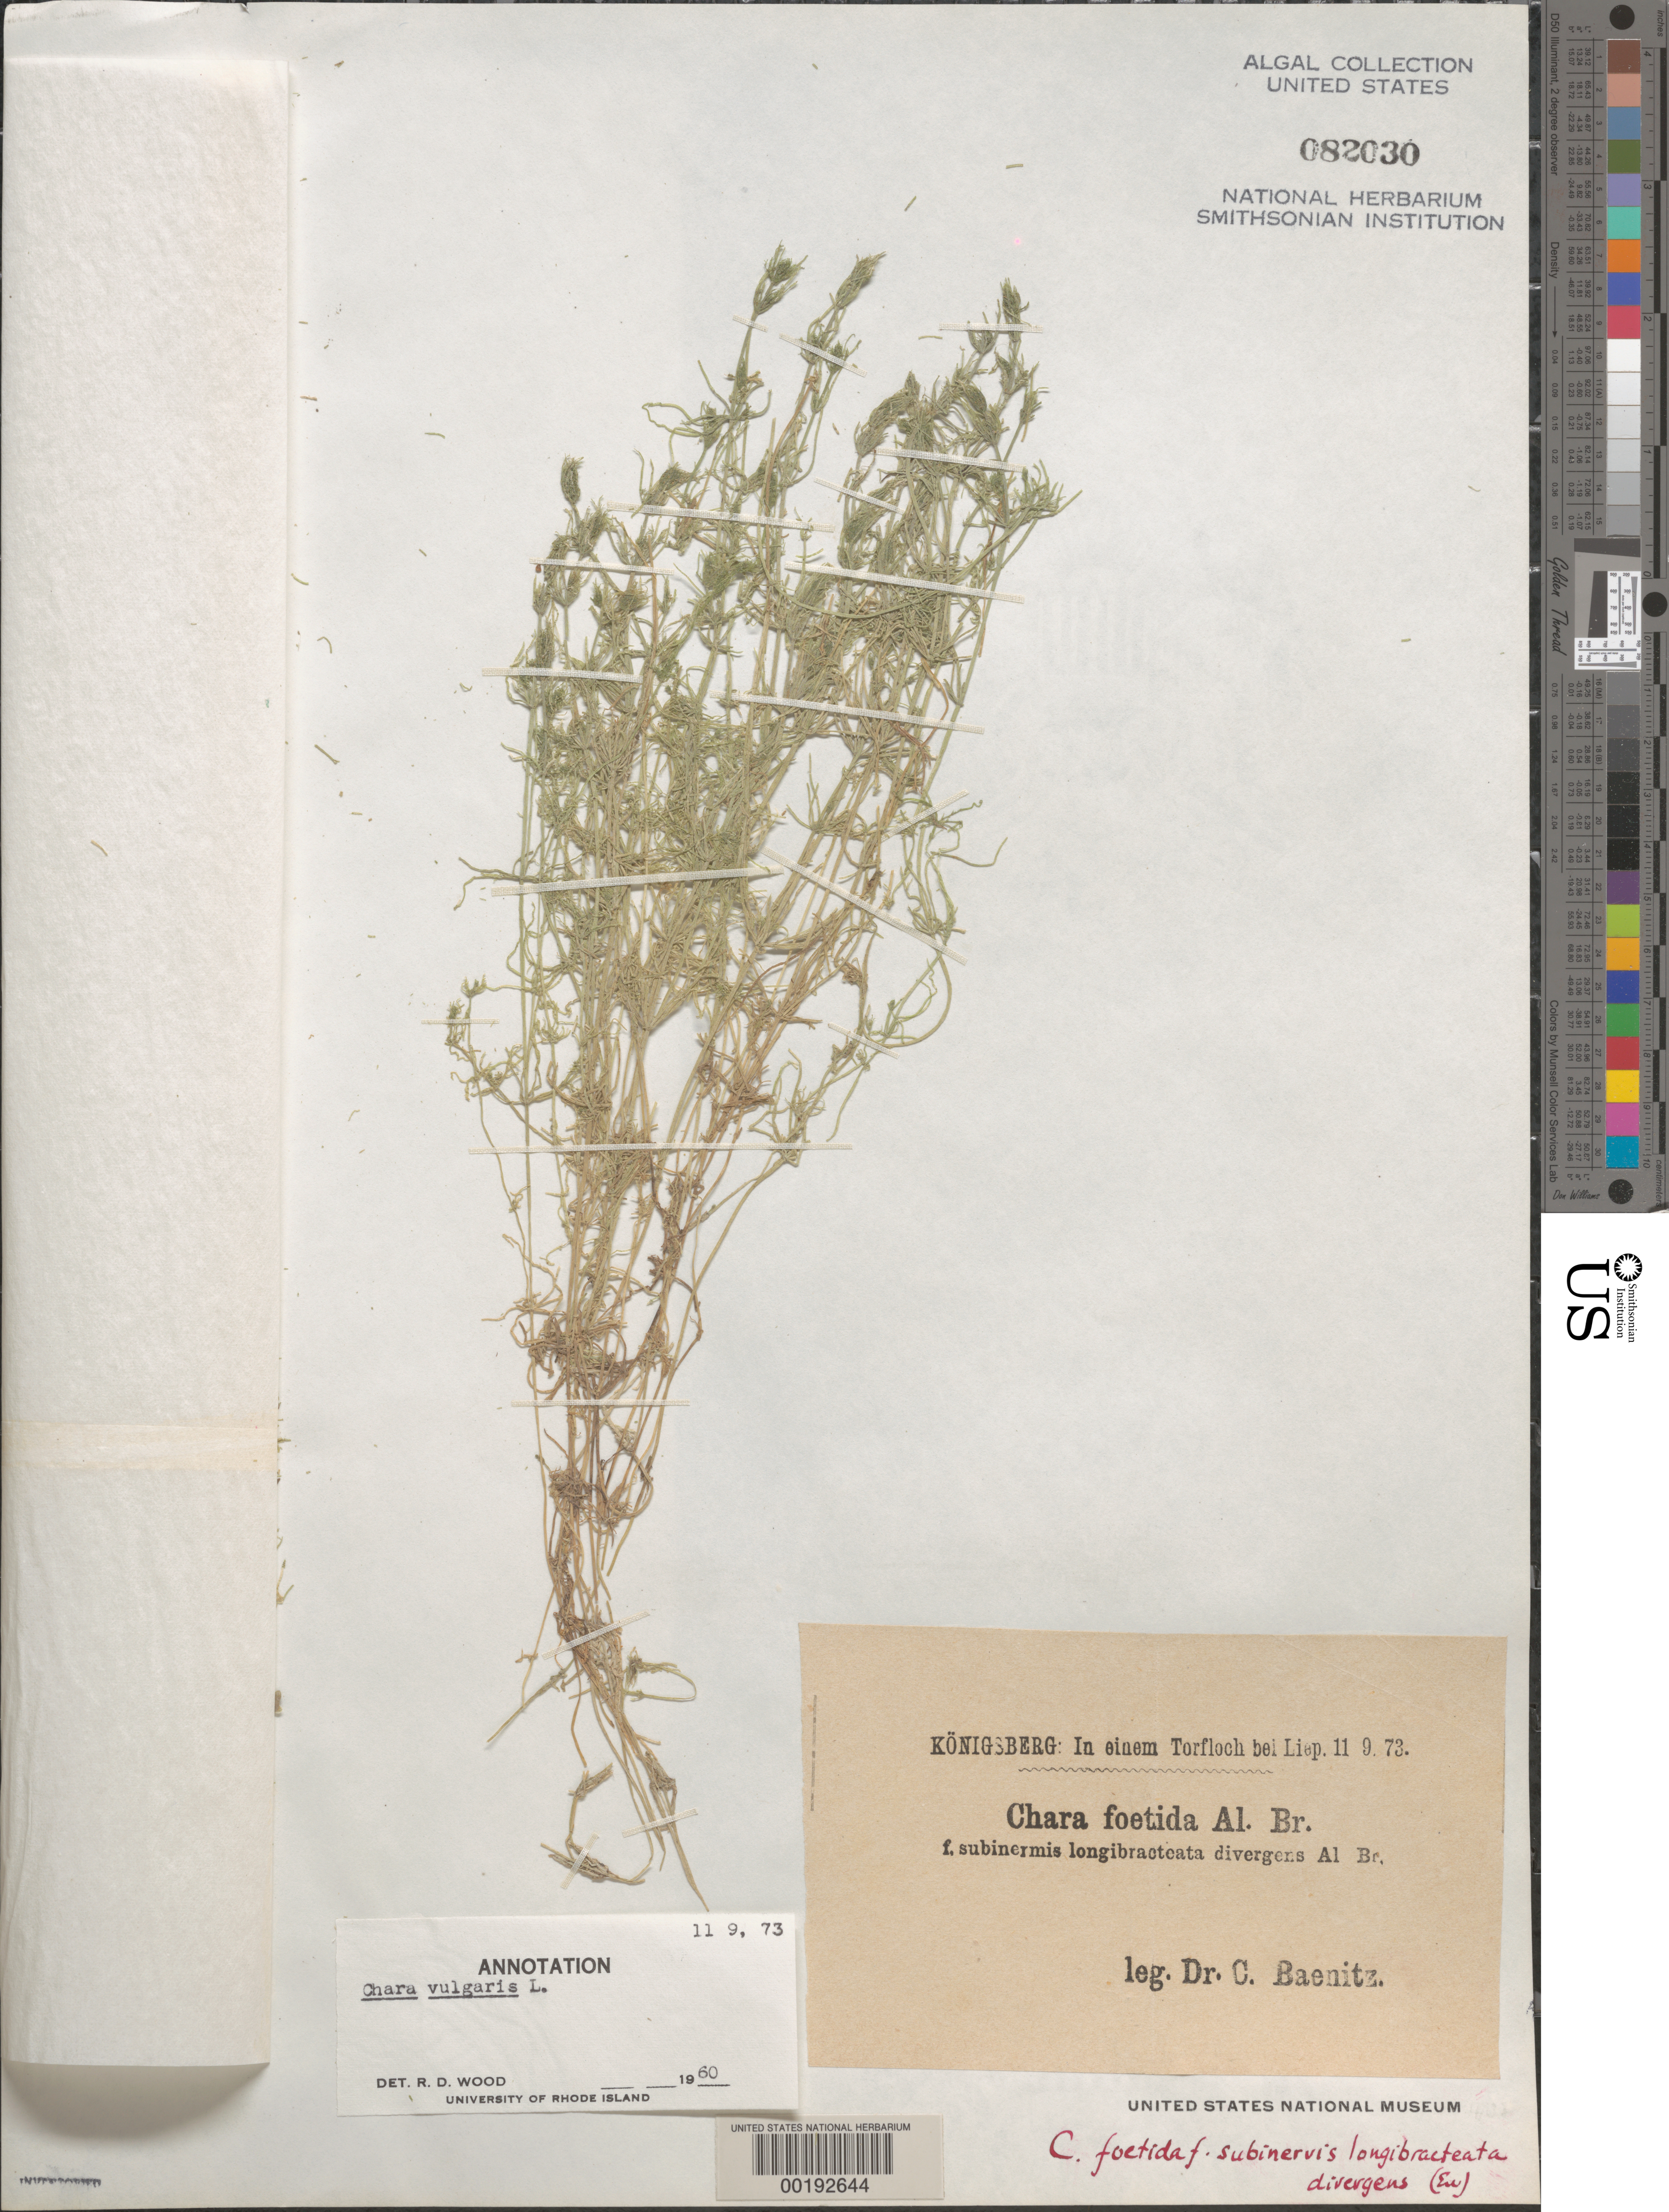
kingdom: Plantae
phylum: Charophyta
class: Charophyceae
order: Charales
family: Characeae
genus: Chara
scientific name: Chara vulgaris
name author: L.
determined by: Wood, R. D.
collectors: C. G. Baenitz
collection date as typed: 11 Sep 1873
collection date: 1873-09-11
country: Russian Federation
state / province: Kaliningrad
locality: Kaliningrad (konigsberg), near liep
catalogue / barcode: US 82030